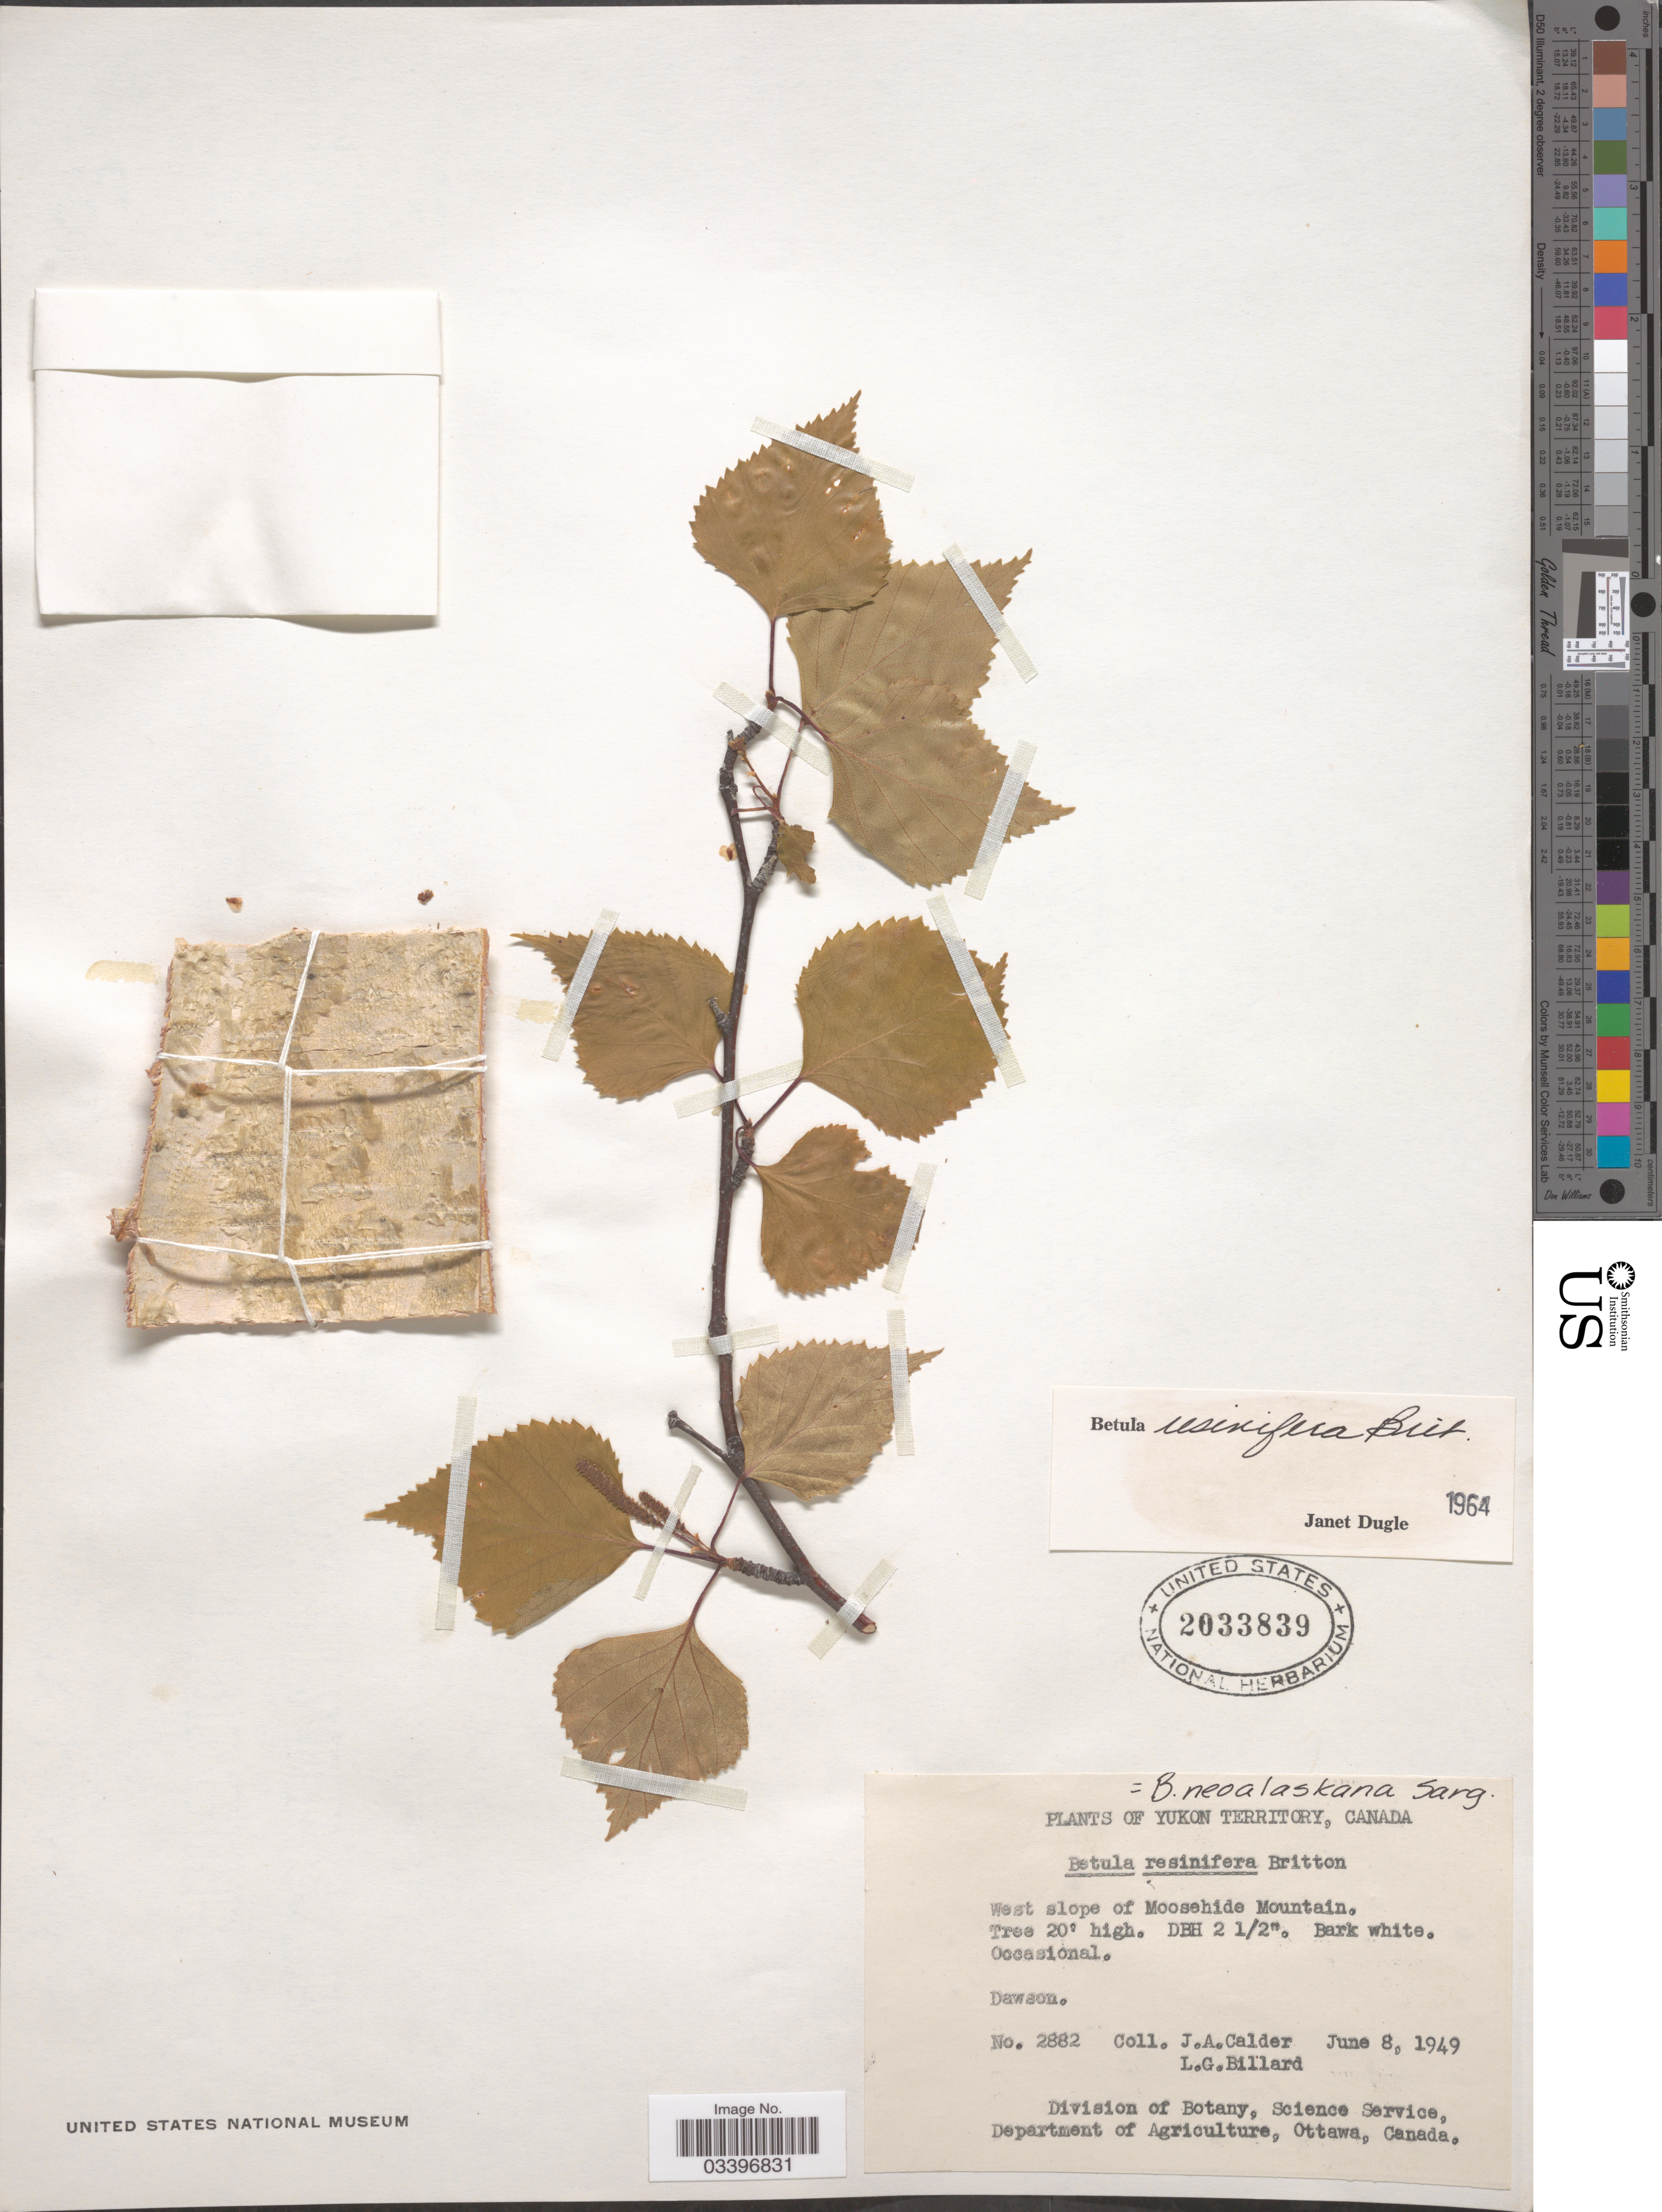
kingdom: Plantae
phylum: Tracheophyta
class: Magnoliopsida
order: Fagales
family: Betulaceae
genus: Betula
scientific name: Betula resinifera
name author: Britton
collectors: J. A. Calder & L. Billard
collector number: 2882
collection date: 1949-06-08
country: Canada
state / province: Yukon Territory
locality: West slope of Moosehide Mountain. Dawson.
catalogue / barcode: US 2033839